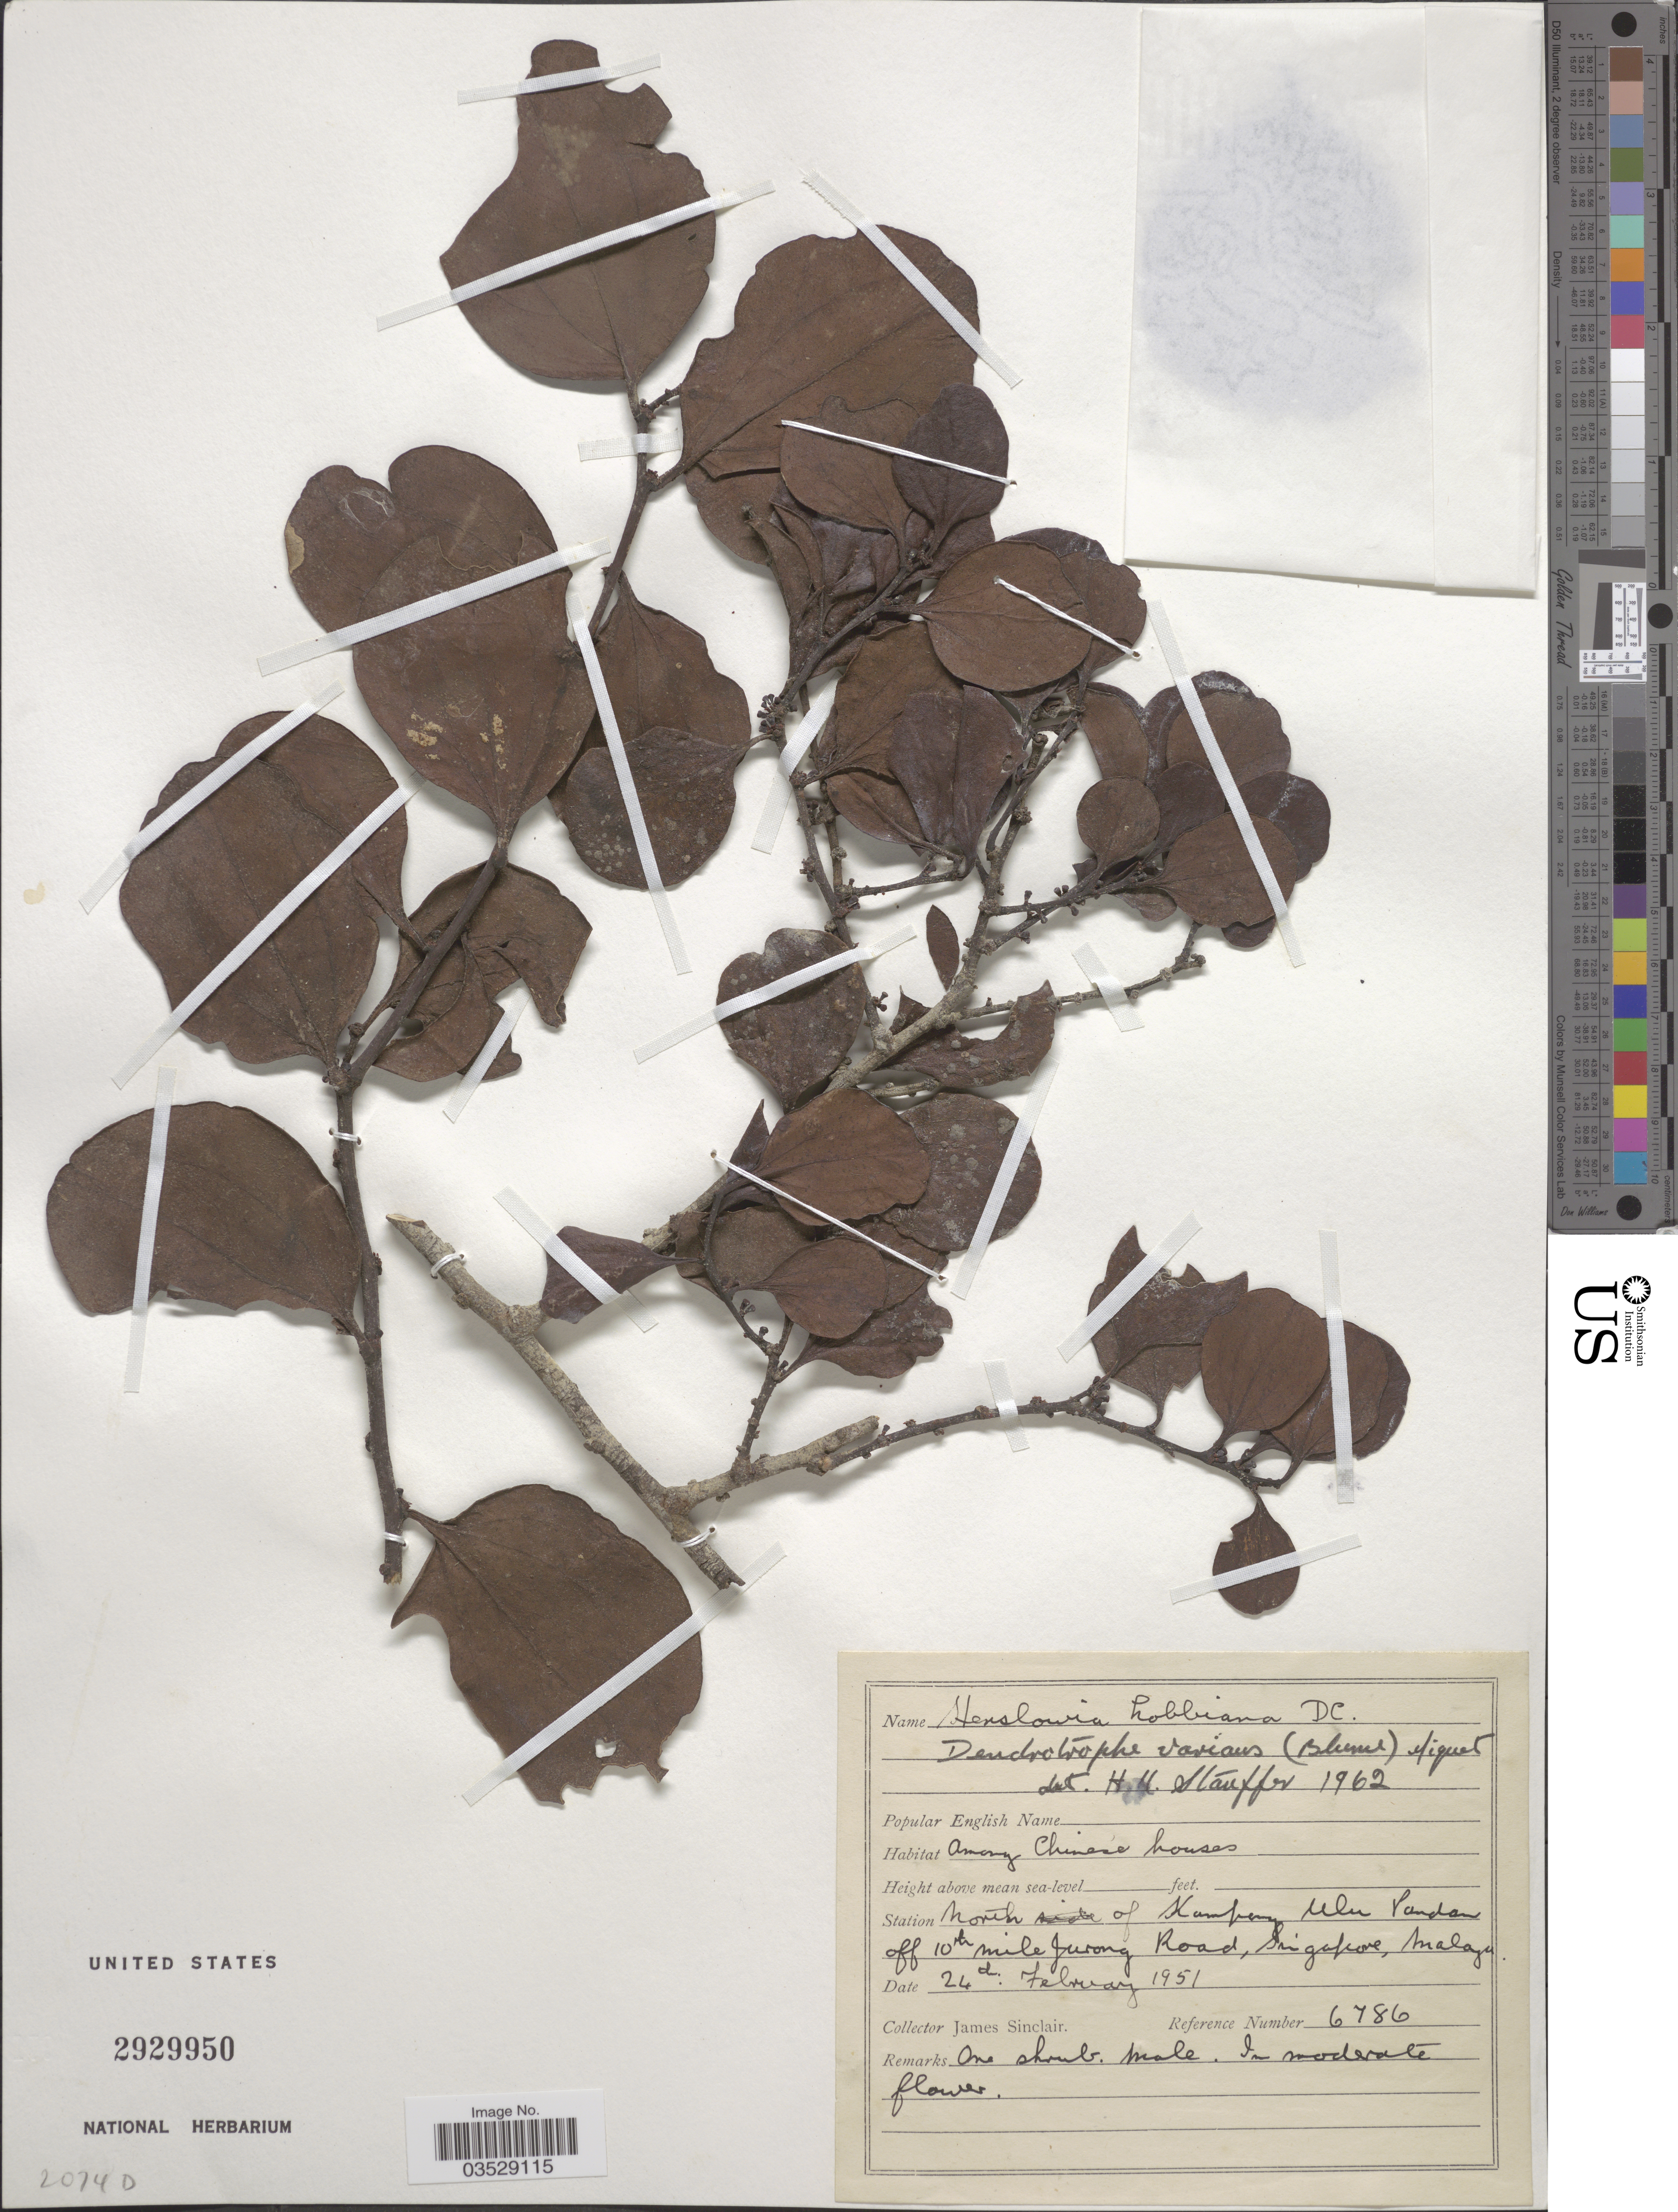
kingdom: Plantae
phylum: Tracheophyta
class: Magnoliopsida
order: Santalales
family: Loranthaceae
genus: Dendrophthoe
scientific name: Dendrophthoe varians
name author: (Blume) Miq.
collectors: J. Sinclair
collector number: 6786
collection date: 1951-02-24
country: Singapore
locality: Station North side of Kampong Ulu Pandan off 10th mile Jurong Road, Malaya.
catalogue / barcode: US 2929950